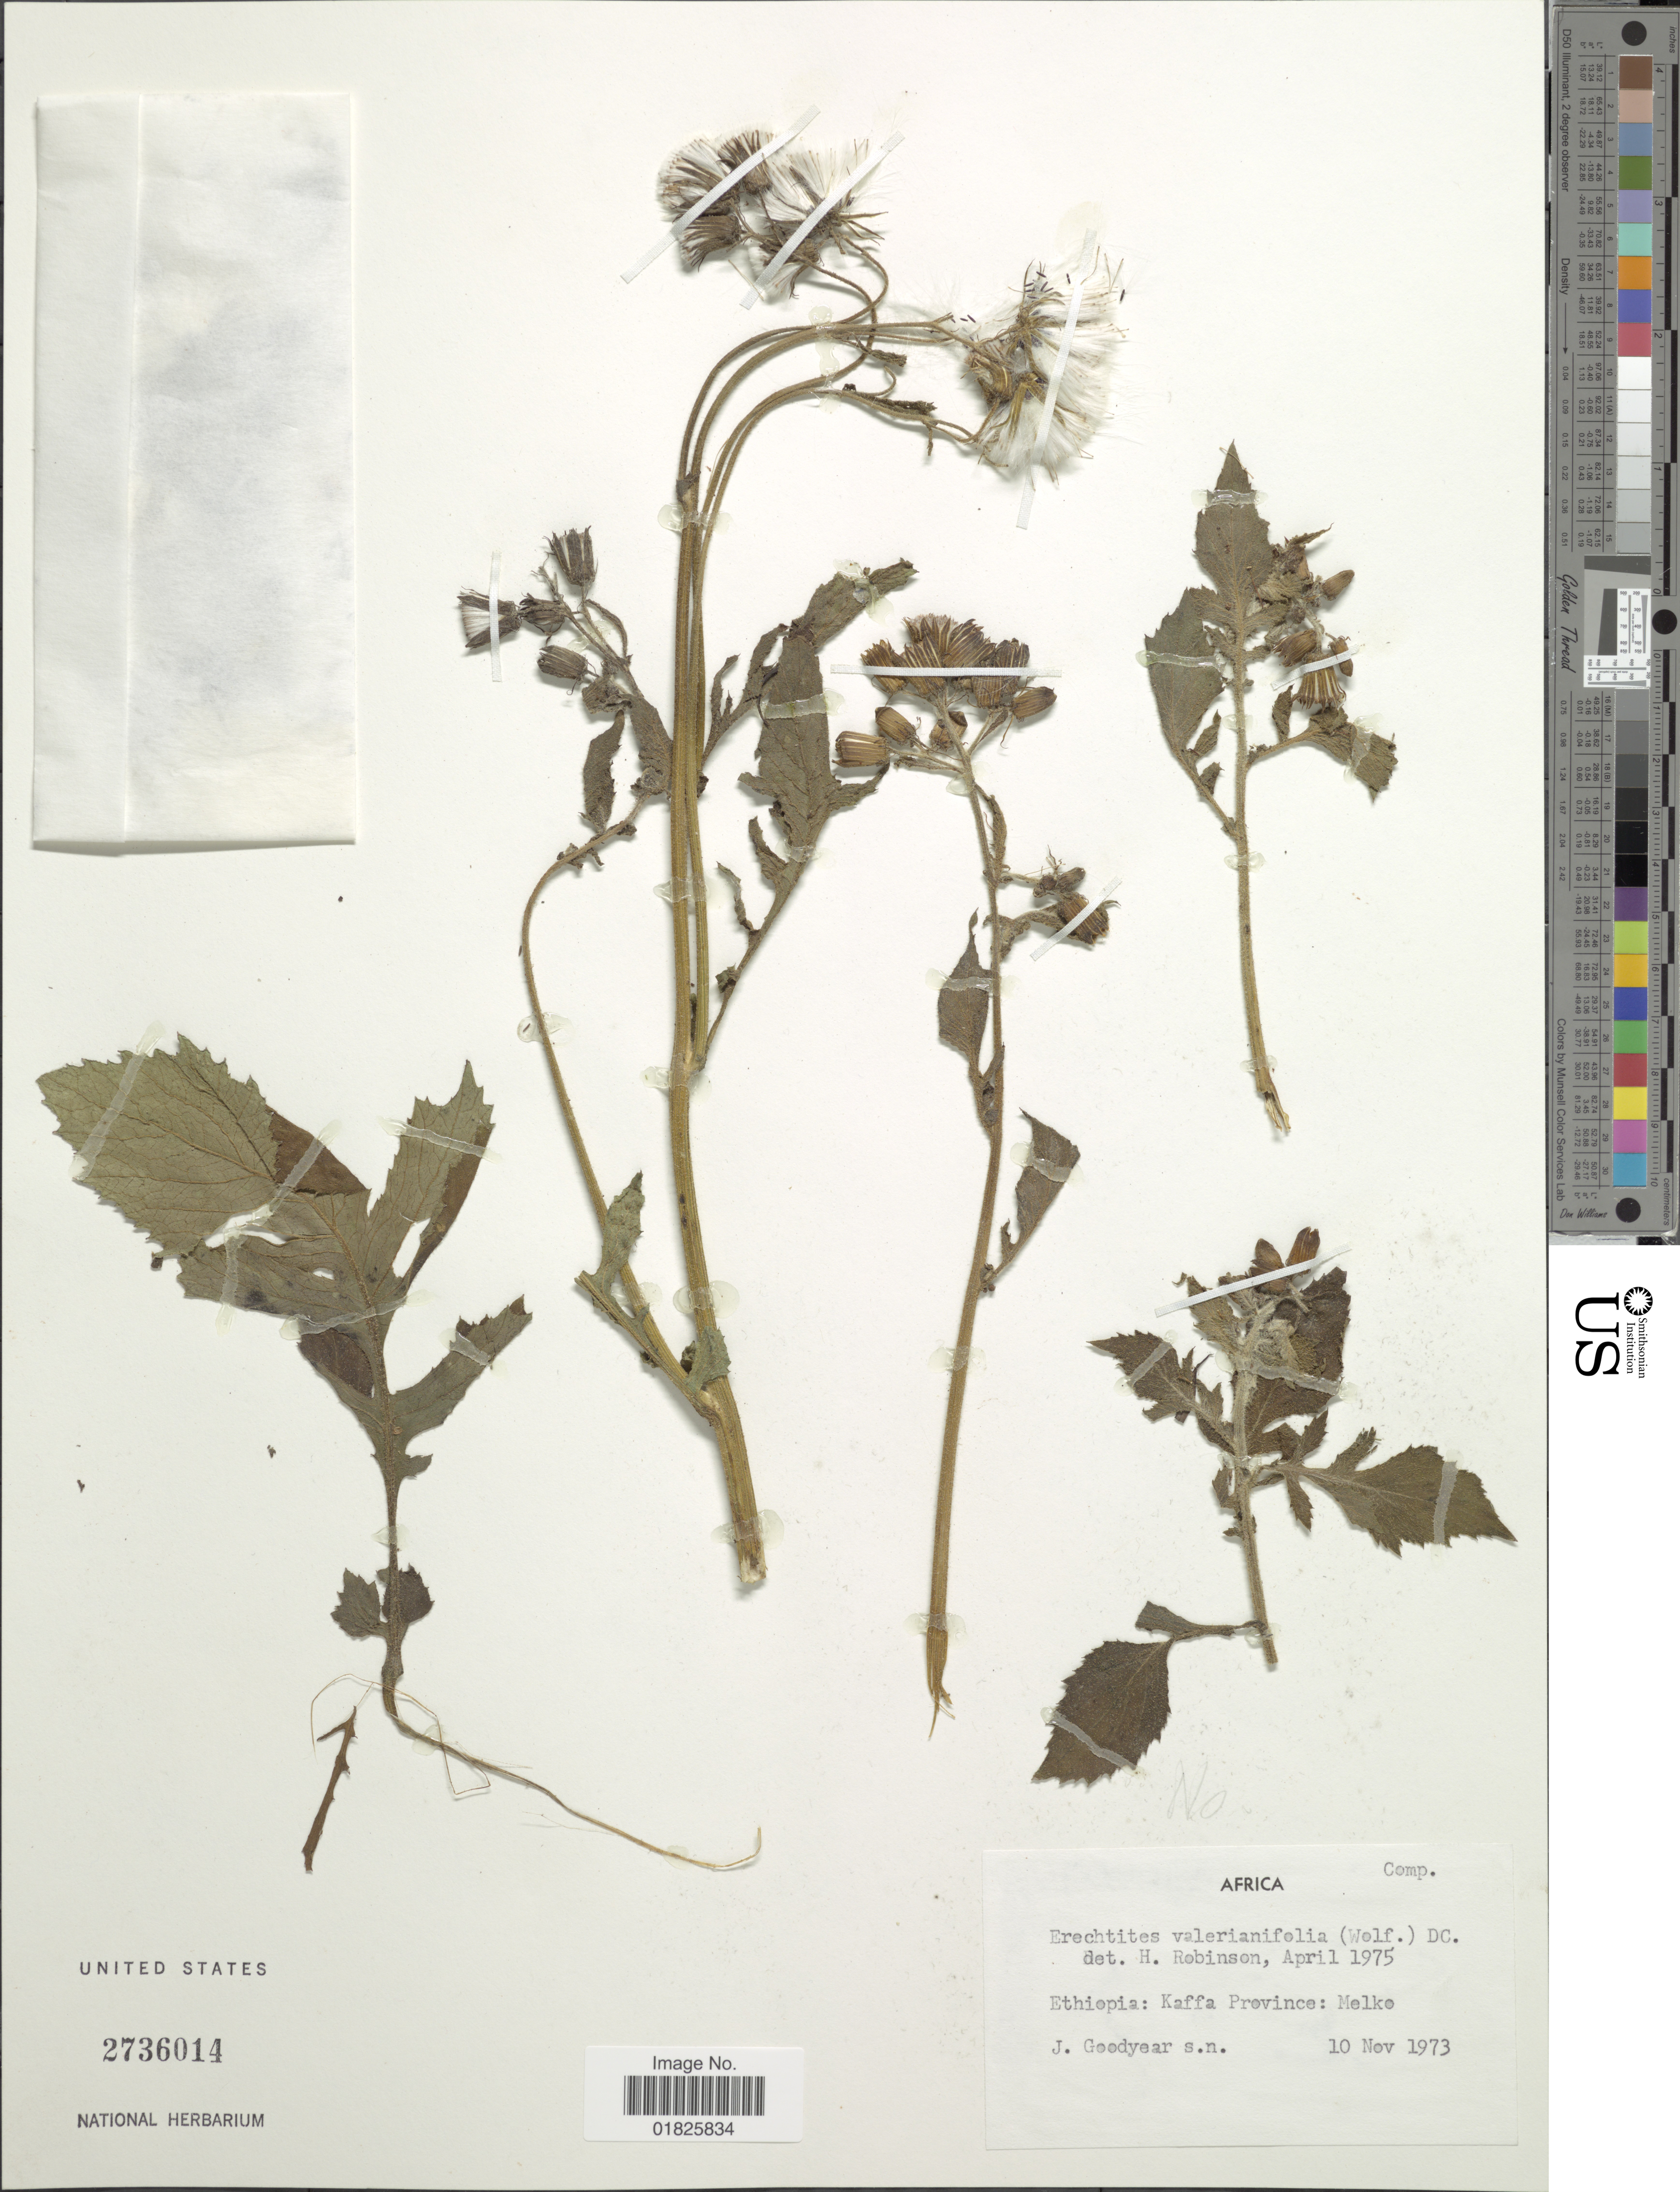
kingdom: Plantae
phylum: Tracheophyta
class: Magnoliopsida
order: Asterales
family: Asteraceae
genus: Erechtites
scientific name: Erechtites valerianifolius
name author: (Link ex Spreng.) DC.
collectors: J. Goodyear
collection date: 1973-11-10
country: Ethiopia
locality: Africa, Kaffa Province, Melke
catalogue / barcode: US 2736014